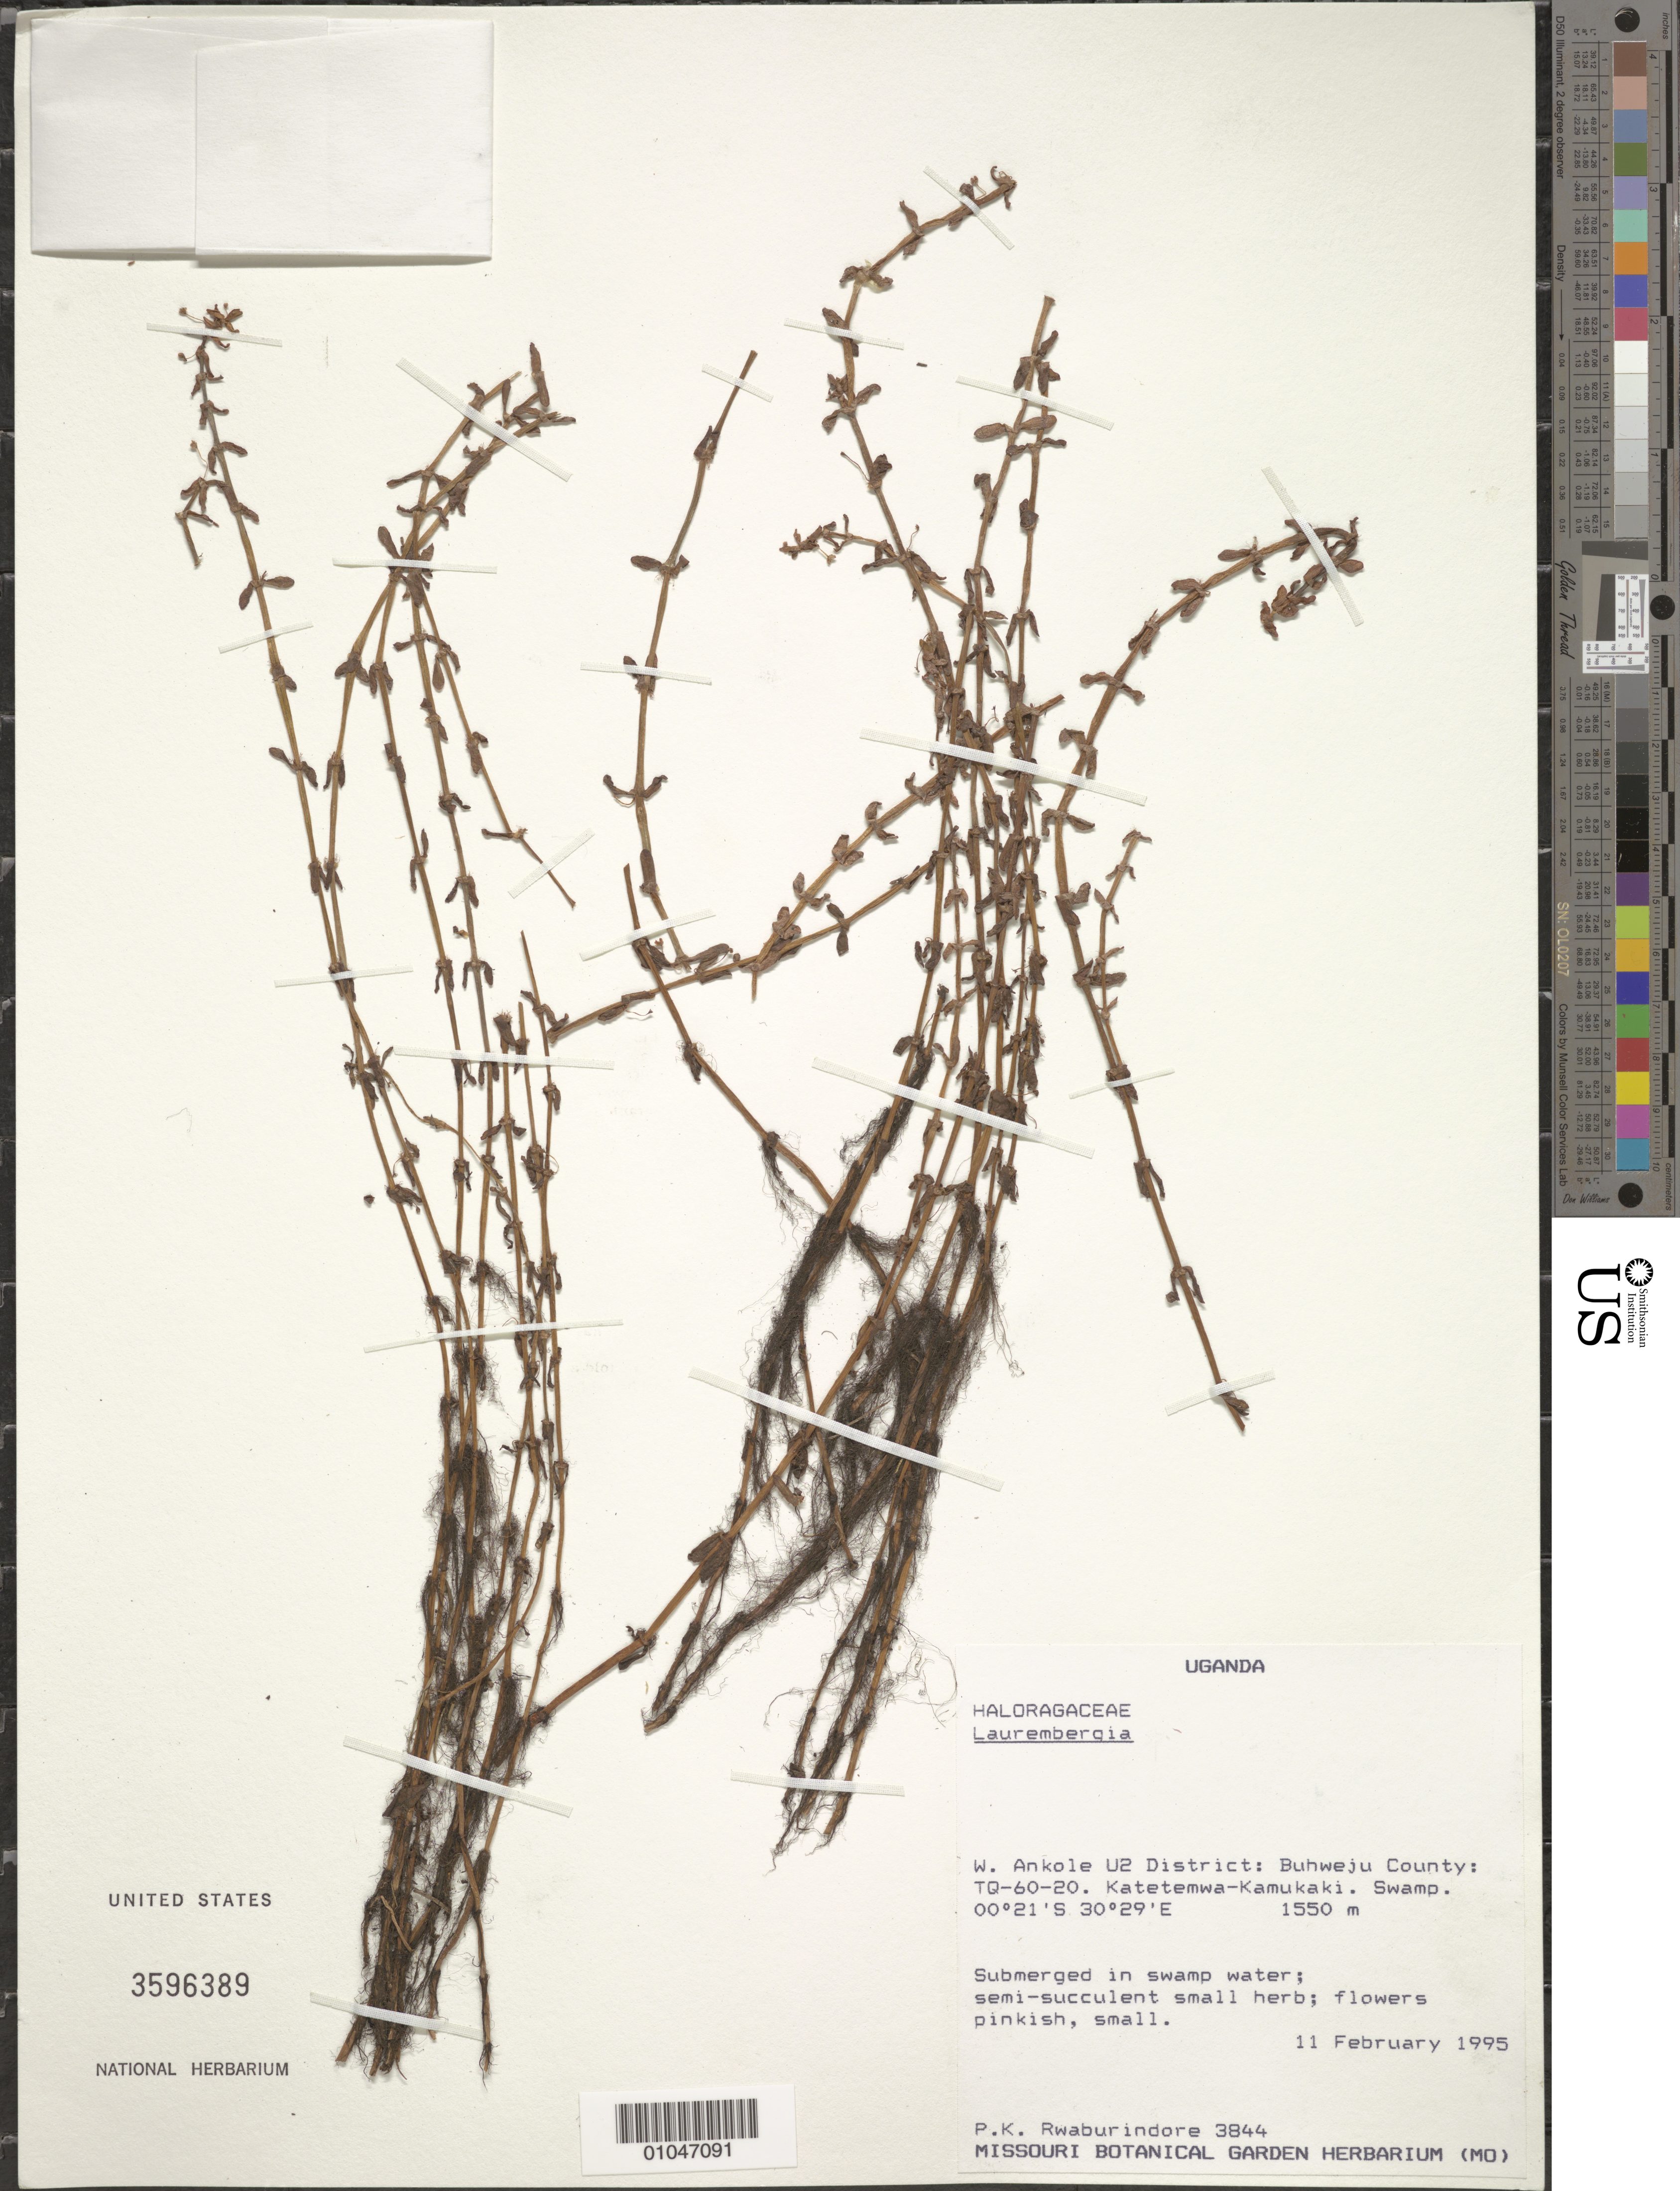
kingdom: Plantae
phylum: Tracheophyta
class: Magnoliopsida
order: Saxifragales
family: Haloragaceae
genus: Laurembergia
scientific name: Laurembergia sp.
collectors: P. Rwaburindore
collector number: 3844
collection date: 1995-02-11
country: Uganda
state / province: Western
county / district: Buhweju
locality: Ankole. Katetemwa-Kamukaki, Buhweju County: TQ-60-20, W. Ankole U2 District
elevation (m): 1550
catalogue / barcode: US 3596389